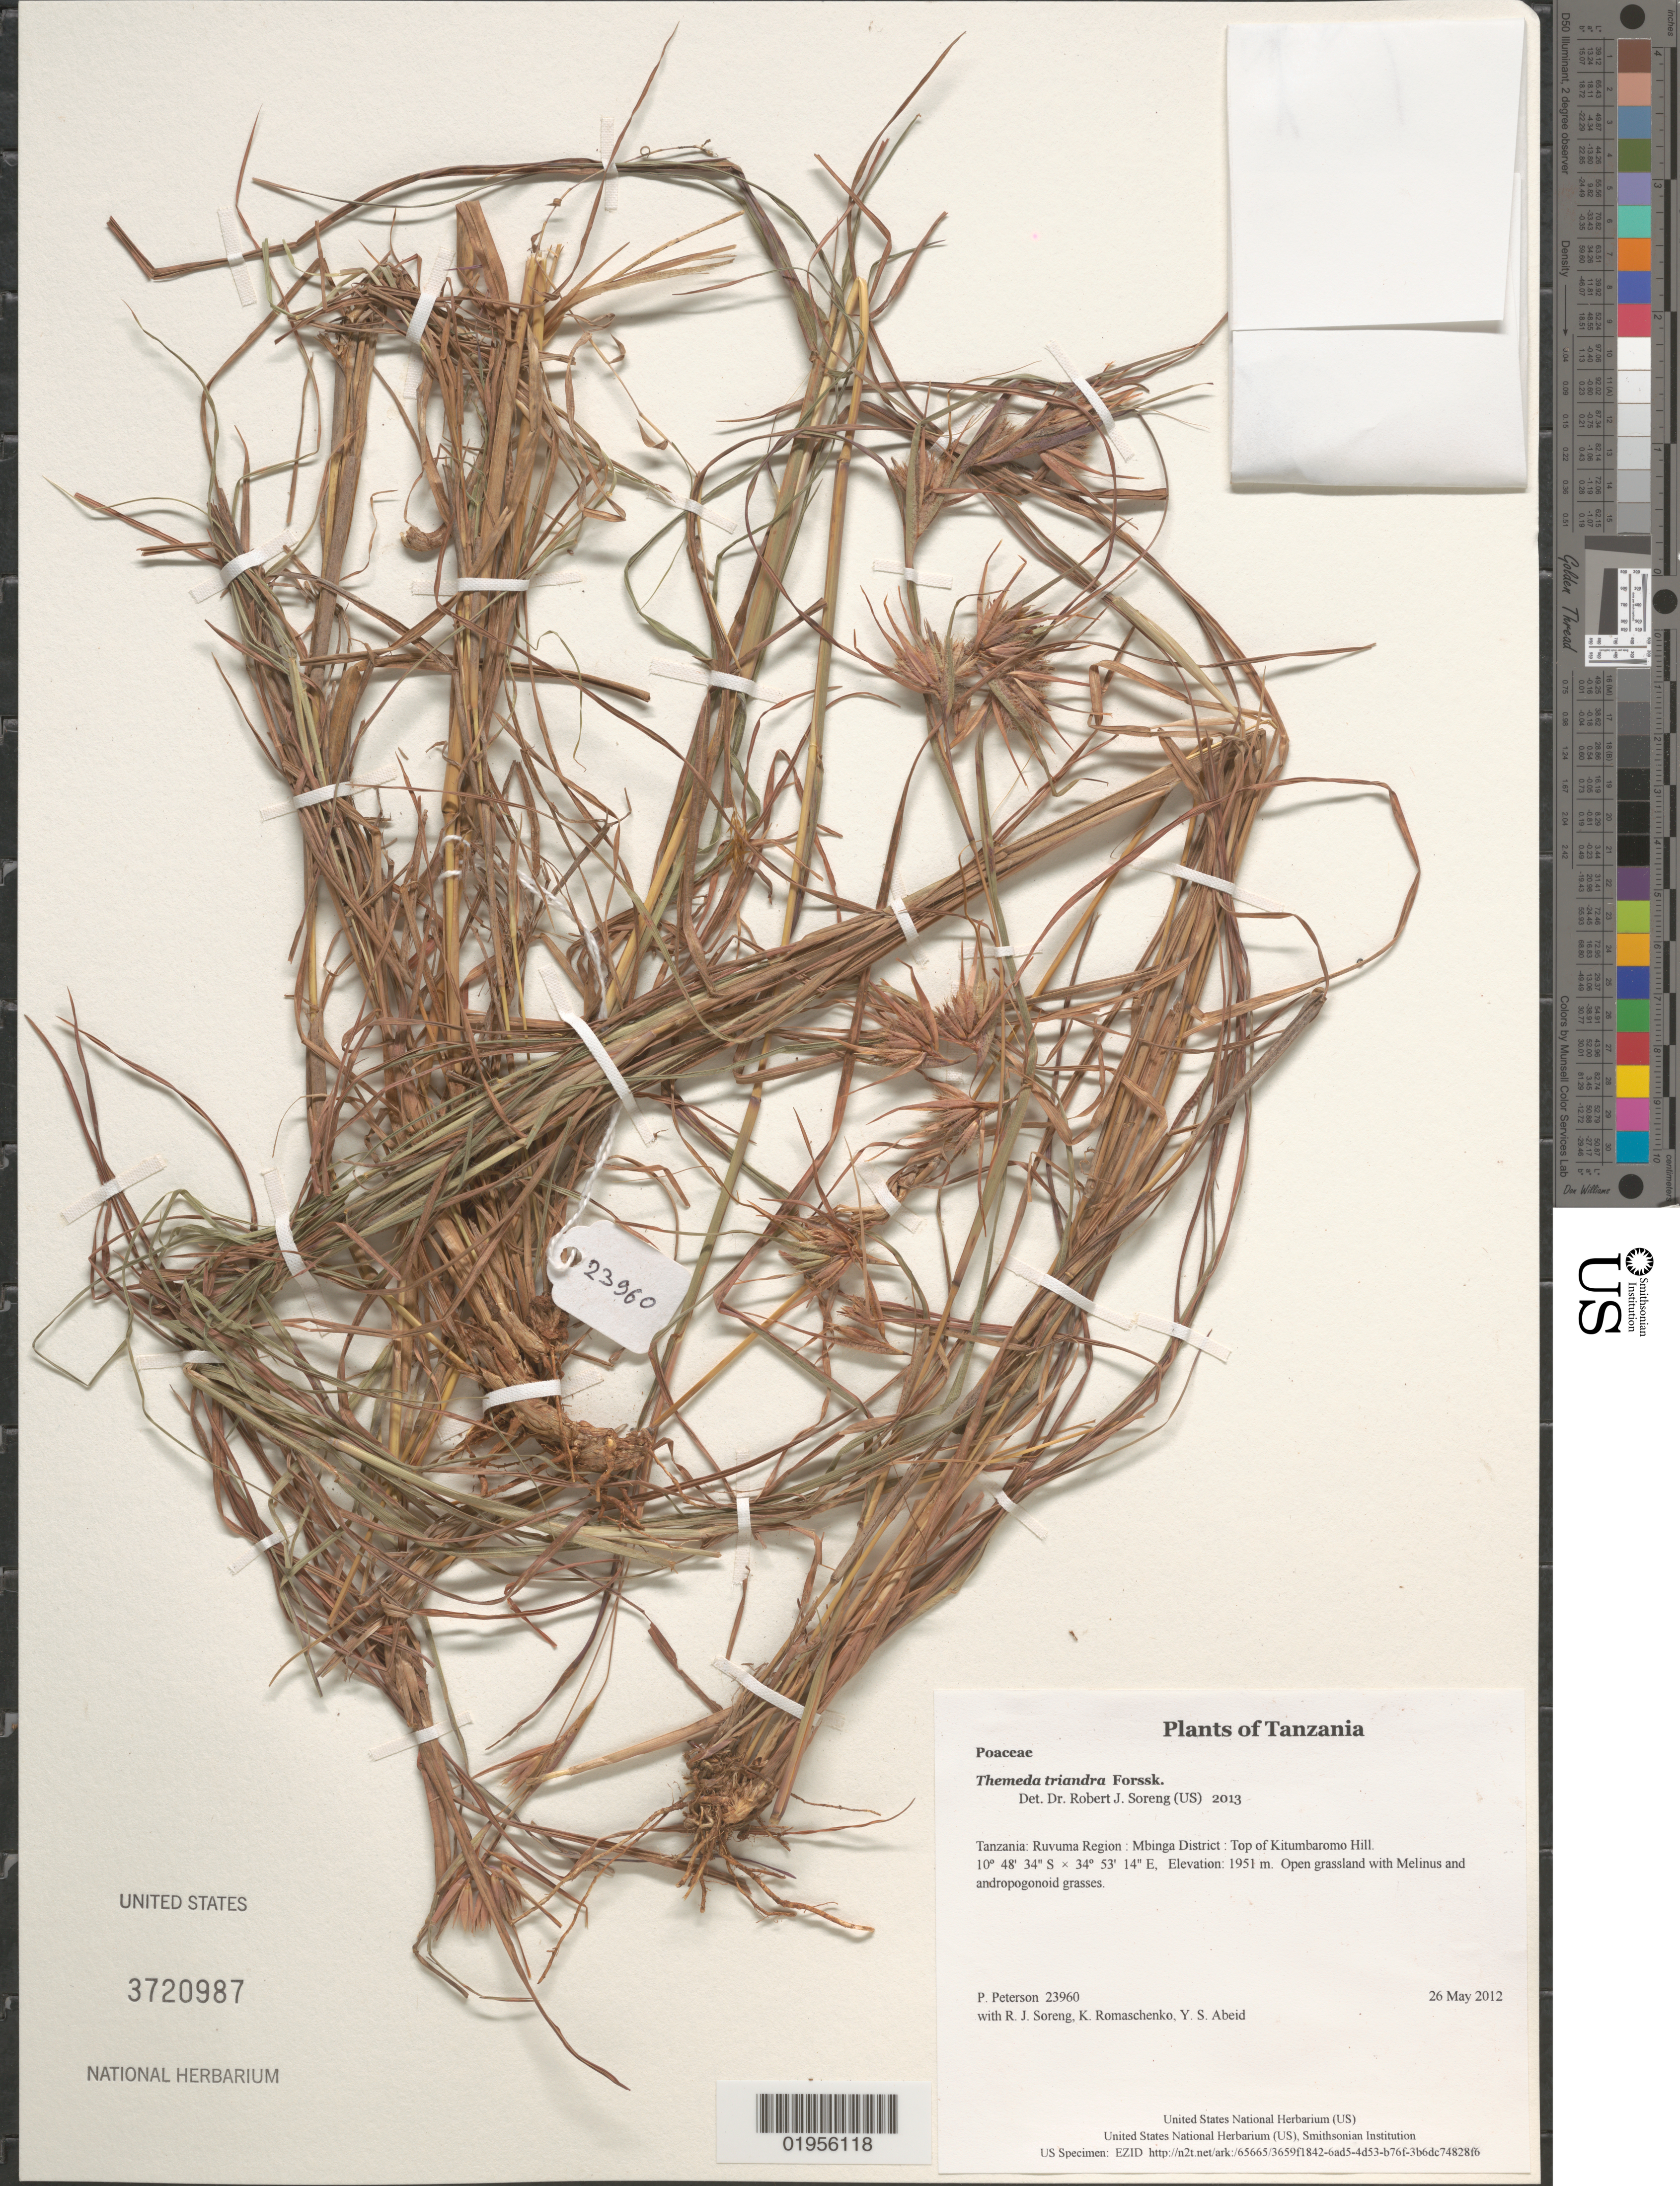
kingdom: Plantae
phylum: Tracheophyta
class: Liliopsida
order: Poales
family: Poaceae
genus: Themeda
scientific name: Themeda triandra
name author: Forssk.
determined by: Soreng, Robert J., Research Associate (BOT), Smithsonian Institution - National Museum of Natural History (UNITED STATES)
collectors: P. M. Peterson, R. J. Soreng, K. Romaschenko & Y. Abeid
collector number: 23960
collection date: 2012-05-26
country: Tanzania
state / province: Ruvuma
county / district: Mbinga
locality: Top of Kitumbaromo Hill.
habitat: Open grassland with Melinus and andropogonoid grasses.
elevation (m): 1951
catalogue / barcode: US 3720987